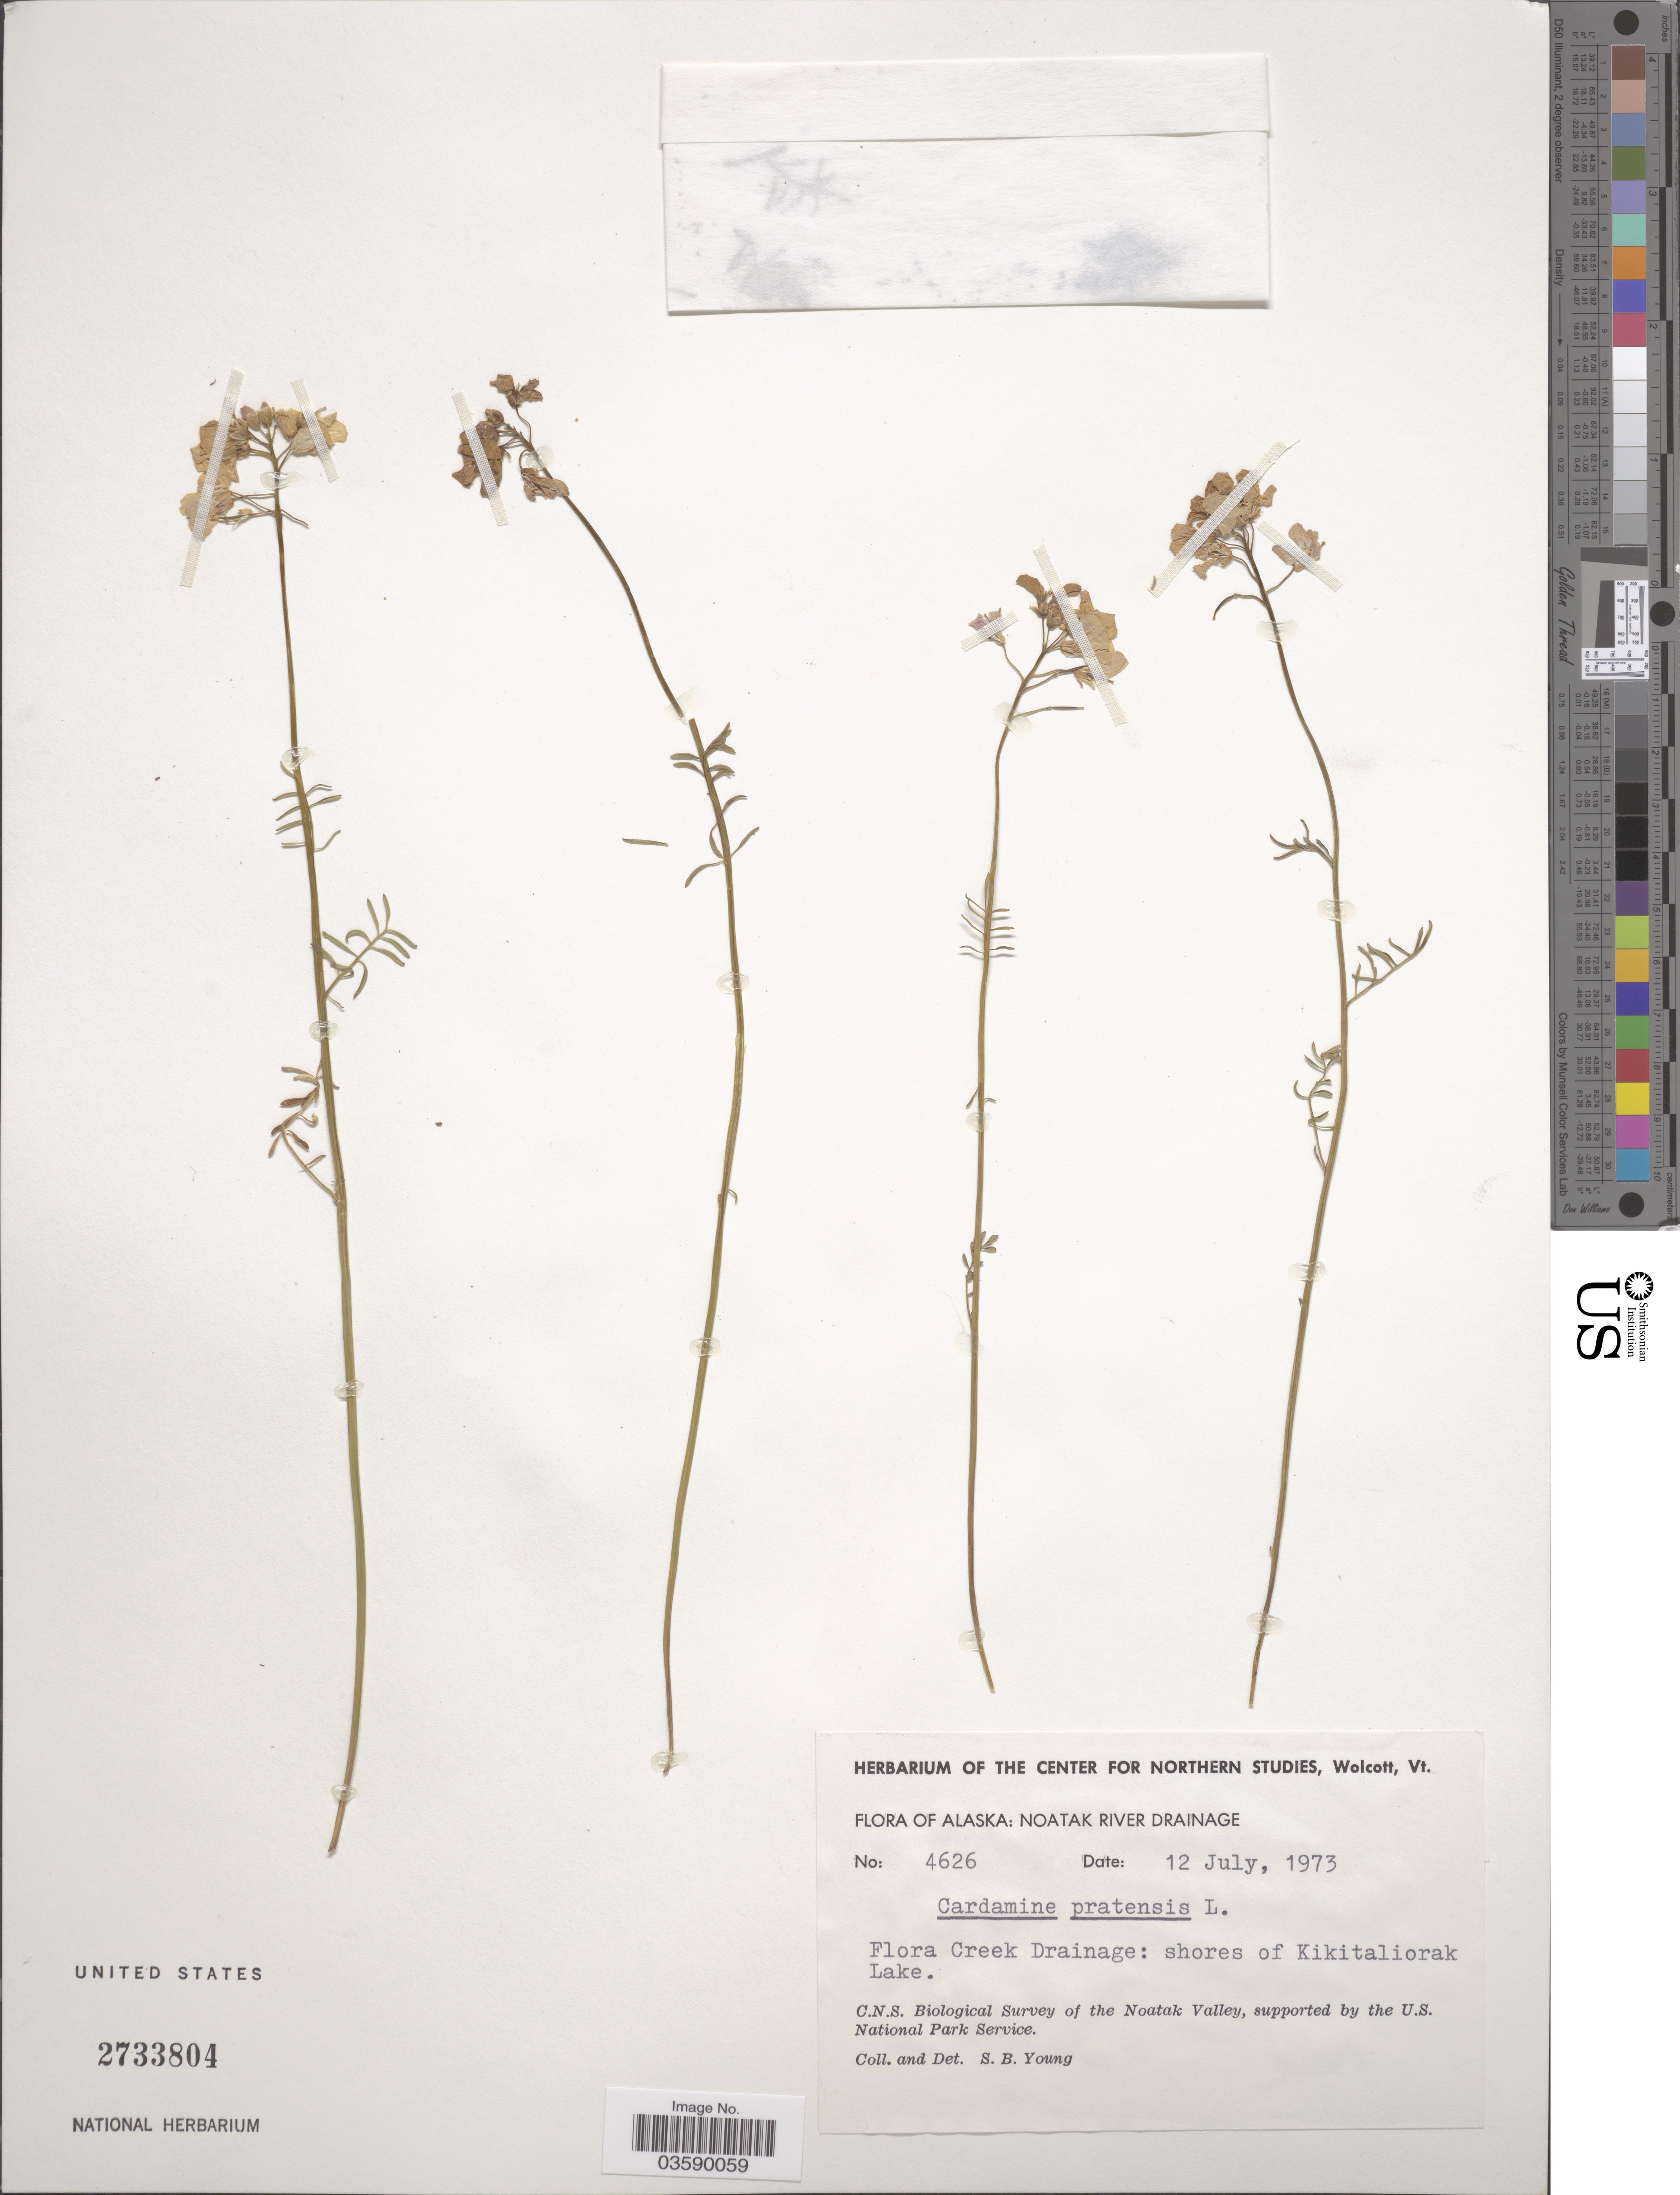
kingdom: Plantae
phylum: Tracheophyta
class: Magnoliopsida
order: Brassicales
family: Brassicaceae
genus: Cardamine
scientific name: Cardamine pratensis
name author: L.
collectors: S. Young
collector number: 4626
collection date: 1973-07-12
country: United States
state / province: Alaska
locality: Noatak River Drainage. Flora Creek Drainage: shores of Kikitaliorak Lake. Noatak Valley.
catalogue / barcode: US 2733804